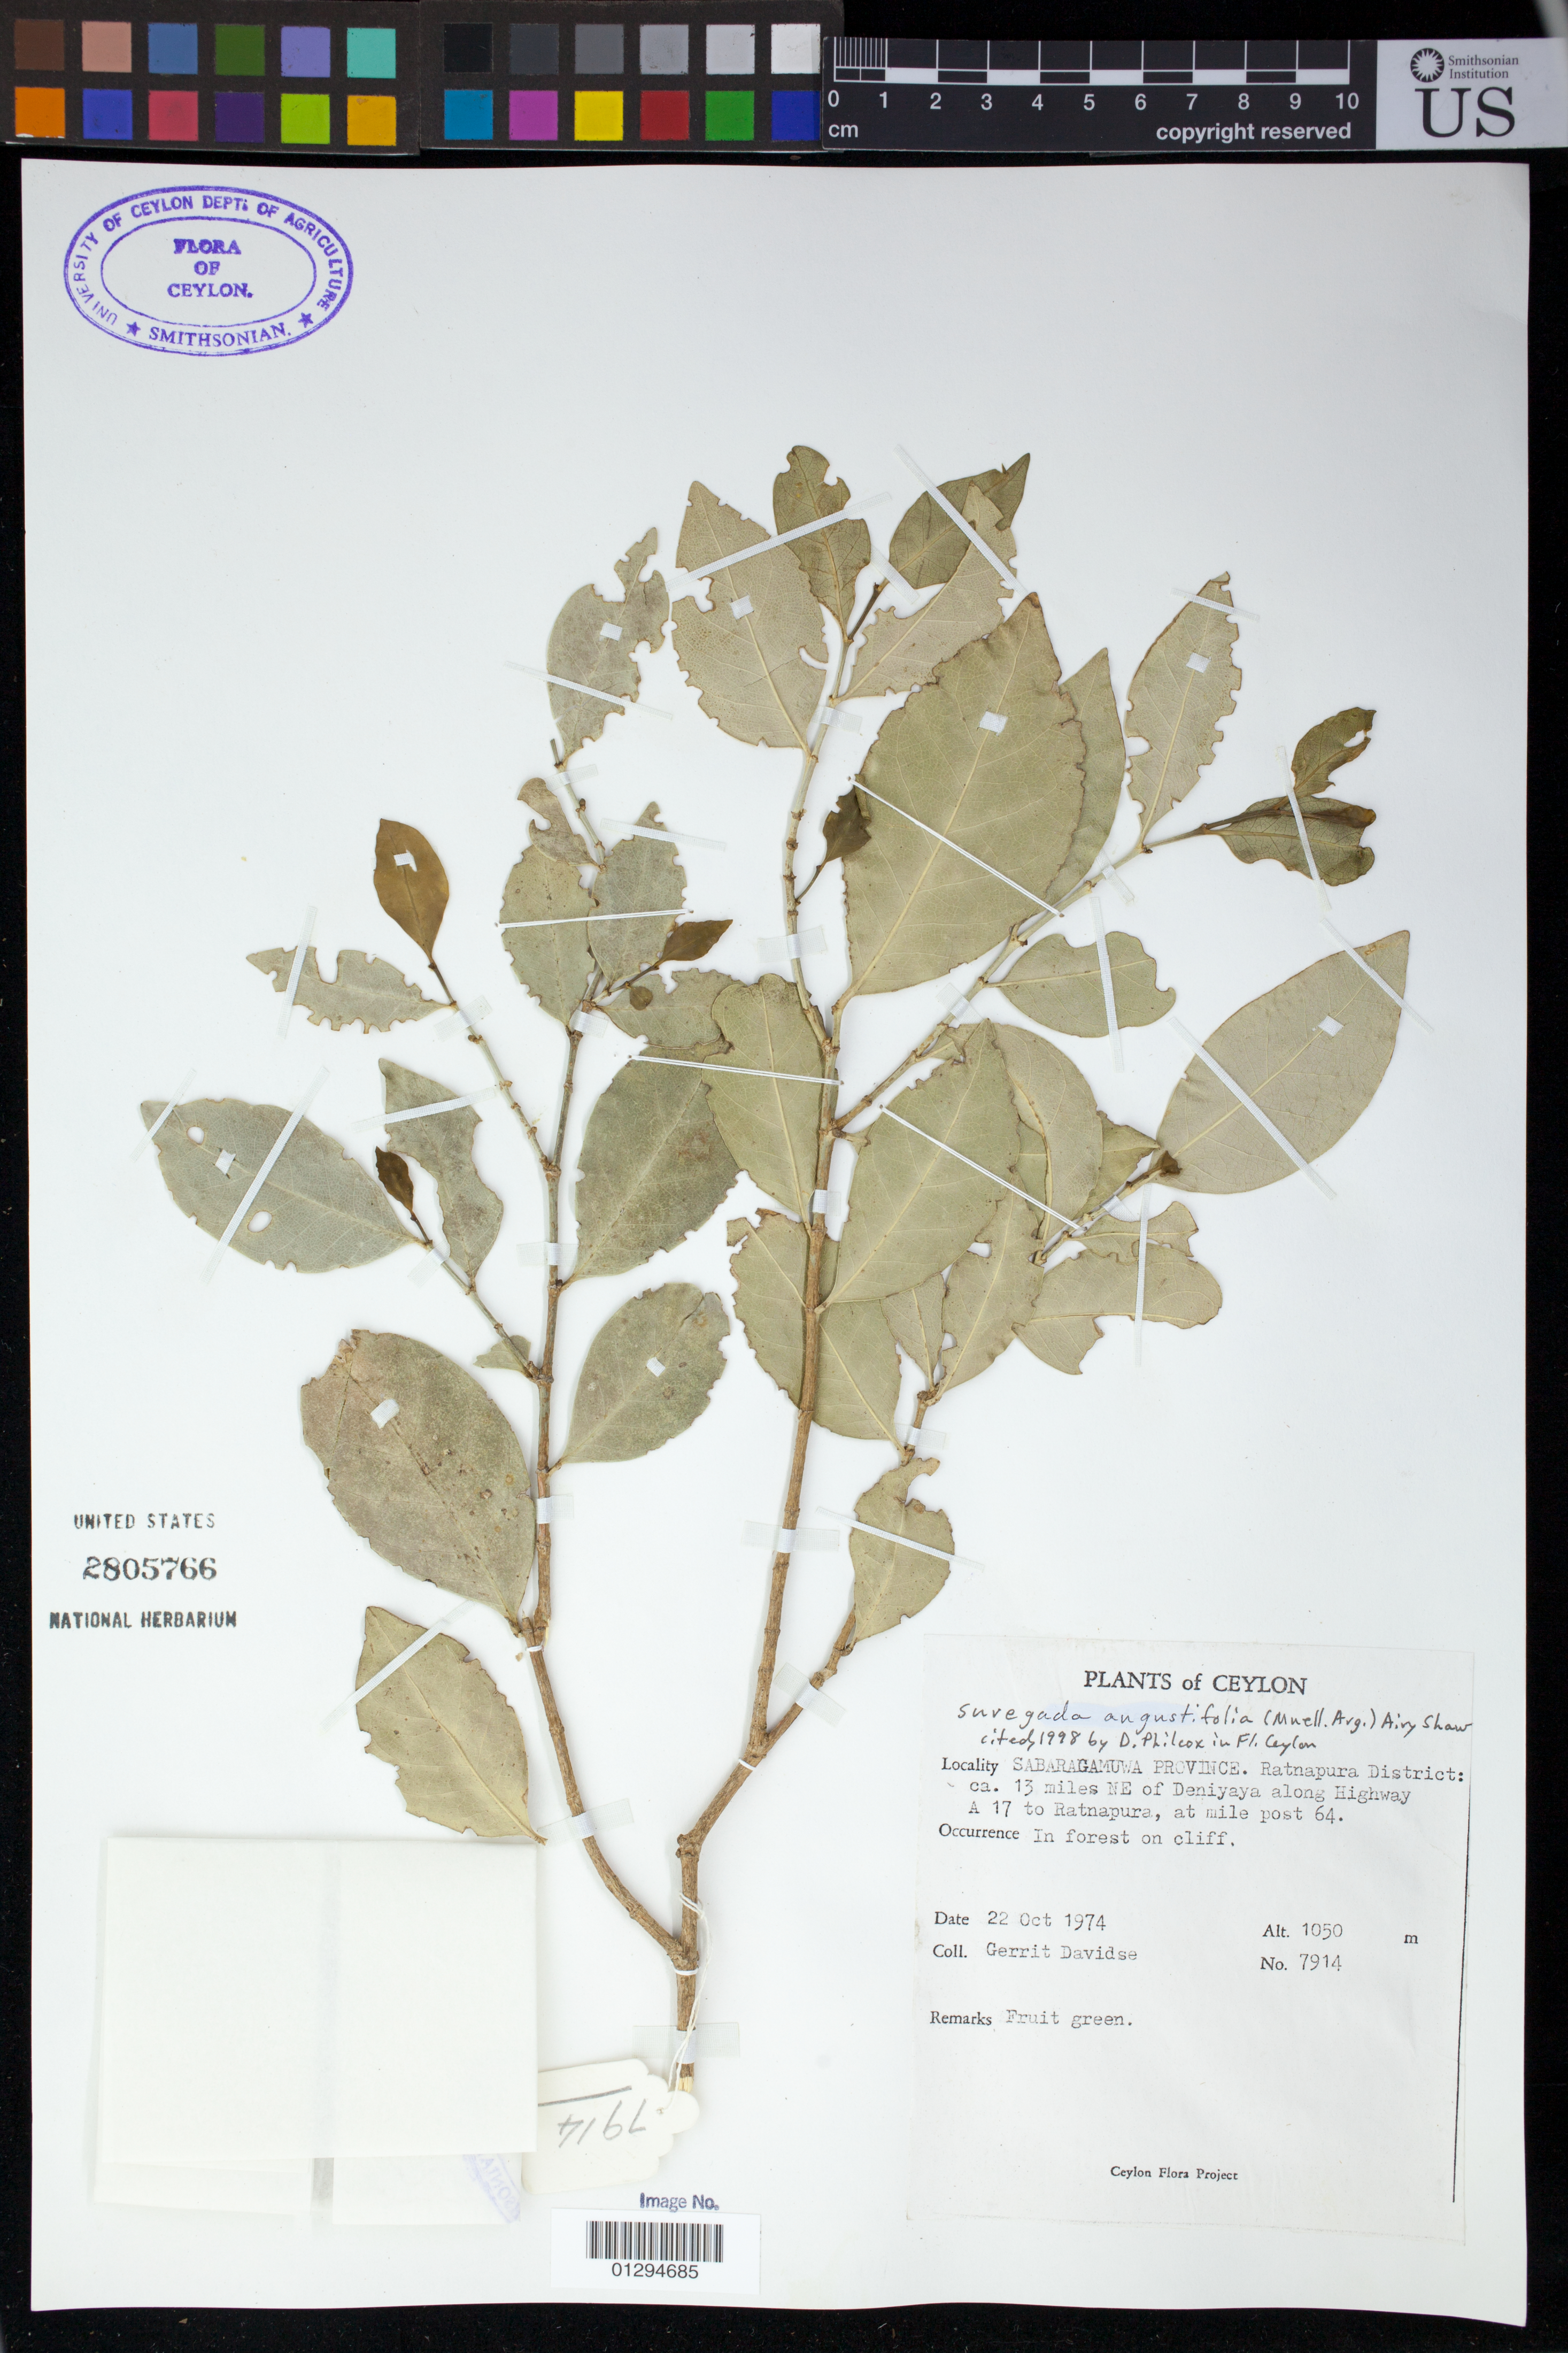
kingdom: Plantae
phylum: Tracheophyta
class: Magnoliopsida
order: Malpighiales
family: Euphorbiaceae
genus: Suregada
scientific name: Suregada angustifolia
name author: Müll. Arg.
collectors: G. Davidse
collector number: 7914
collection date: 1974-10-22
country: Sri Lanka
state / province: Sabaragamuwa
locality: Ratnapura District: ca. 13 miles NE of Deniyaya along Highway A 17 to Ratnapura, at mile post 64.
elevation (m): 1050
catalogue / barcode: US 2805766